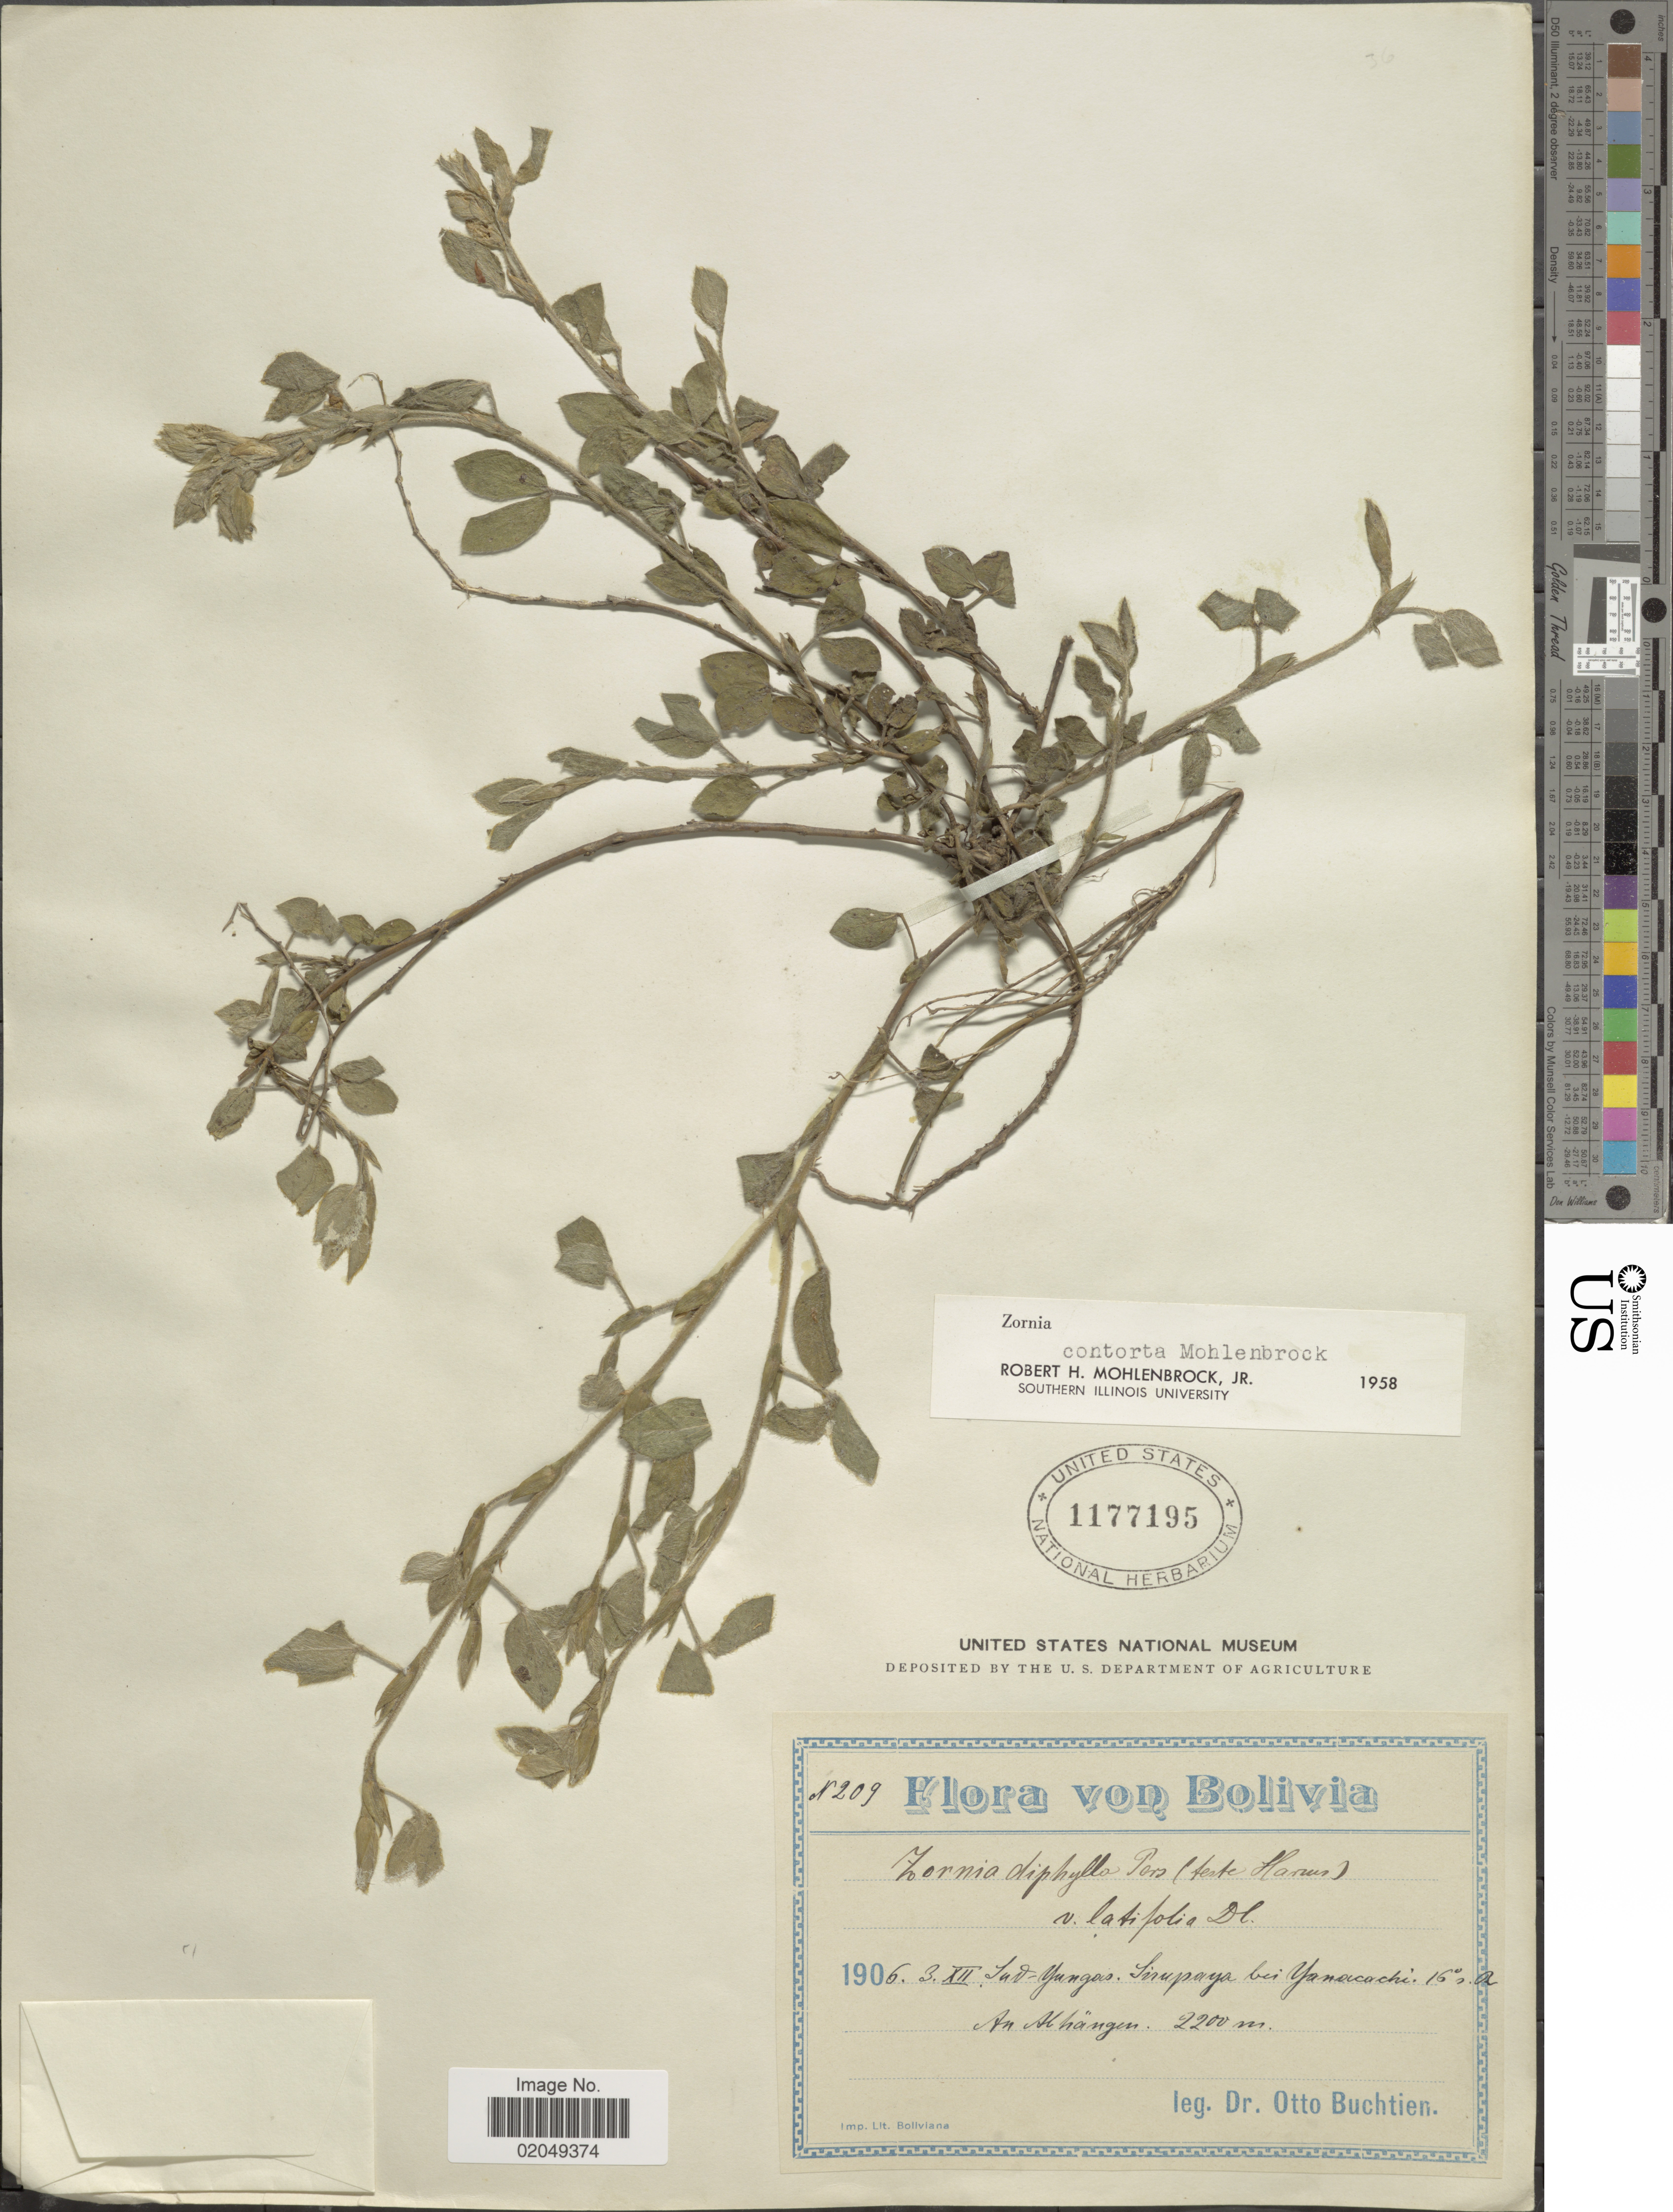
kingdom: Plantae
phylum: Tracheophyta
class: Magnoliopsida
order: Fabales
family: Fabaceae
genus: Zornia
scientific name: Zornia contorta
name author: Mohlenbr.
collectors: O. Buchtien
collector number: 209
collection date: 1906-12-03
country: Bolivia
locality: Sud-Yungas, Sirapaya bei Yanacachi,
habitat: An Abhängen.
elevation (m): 2200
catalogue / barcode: US 1177195